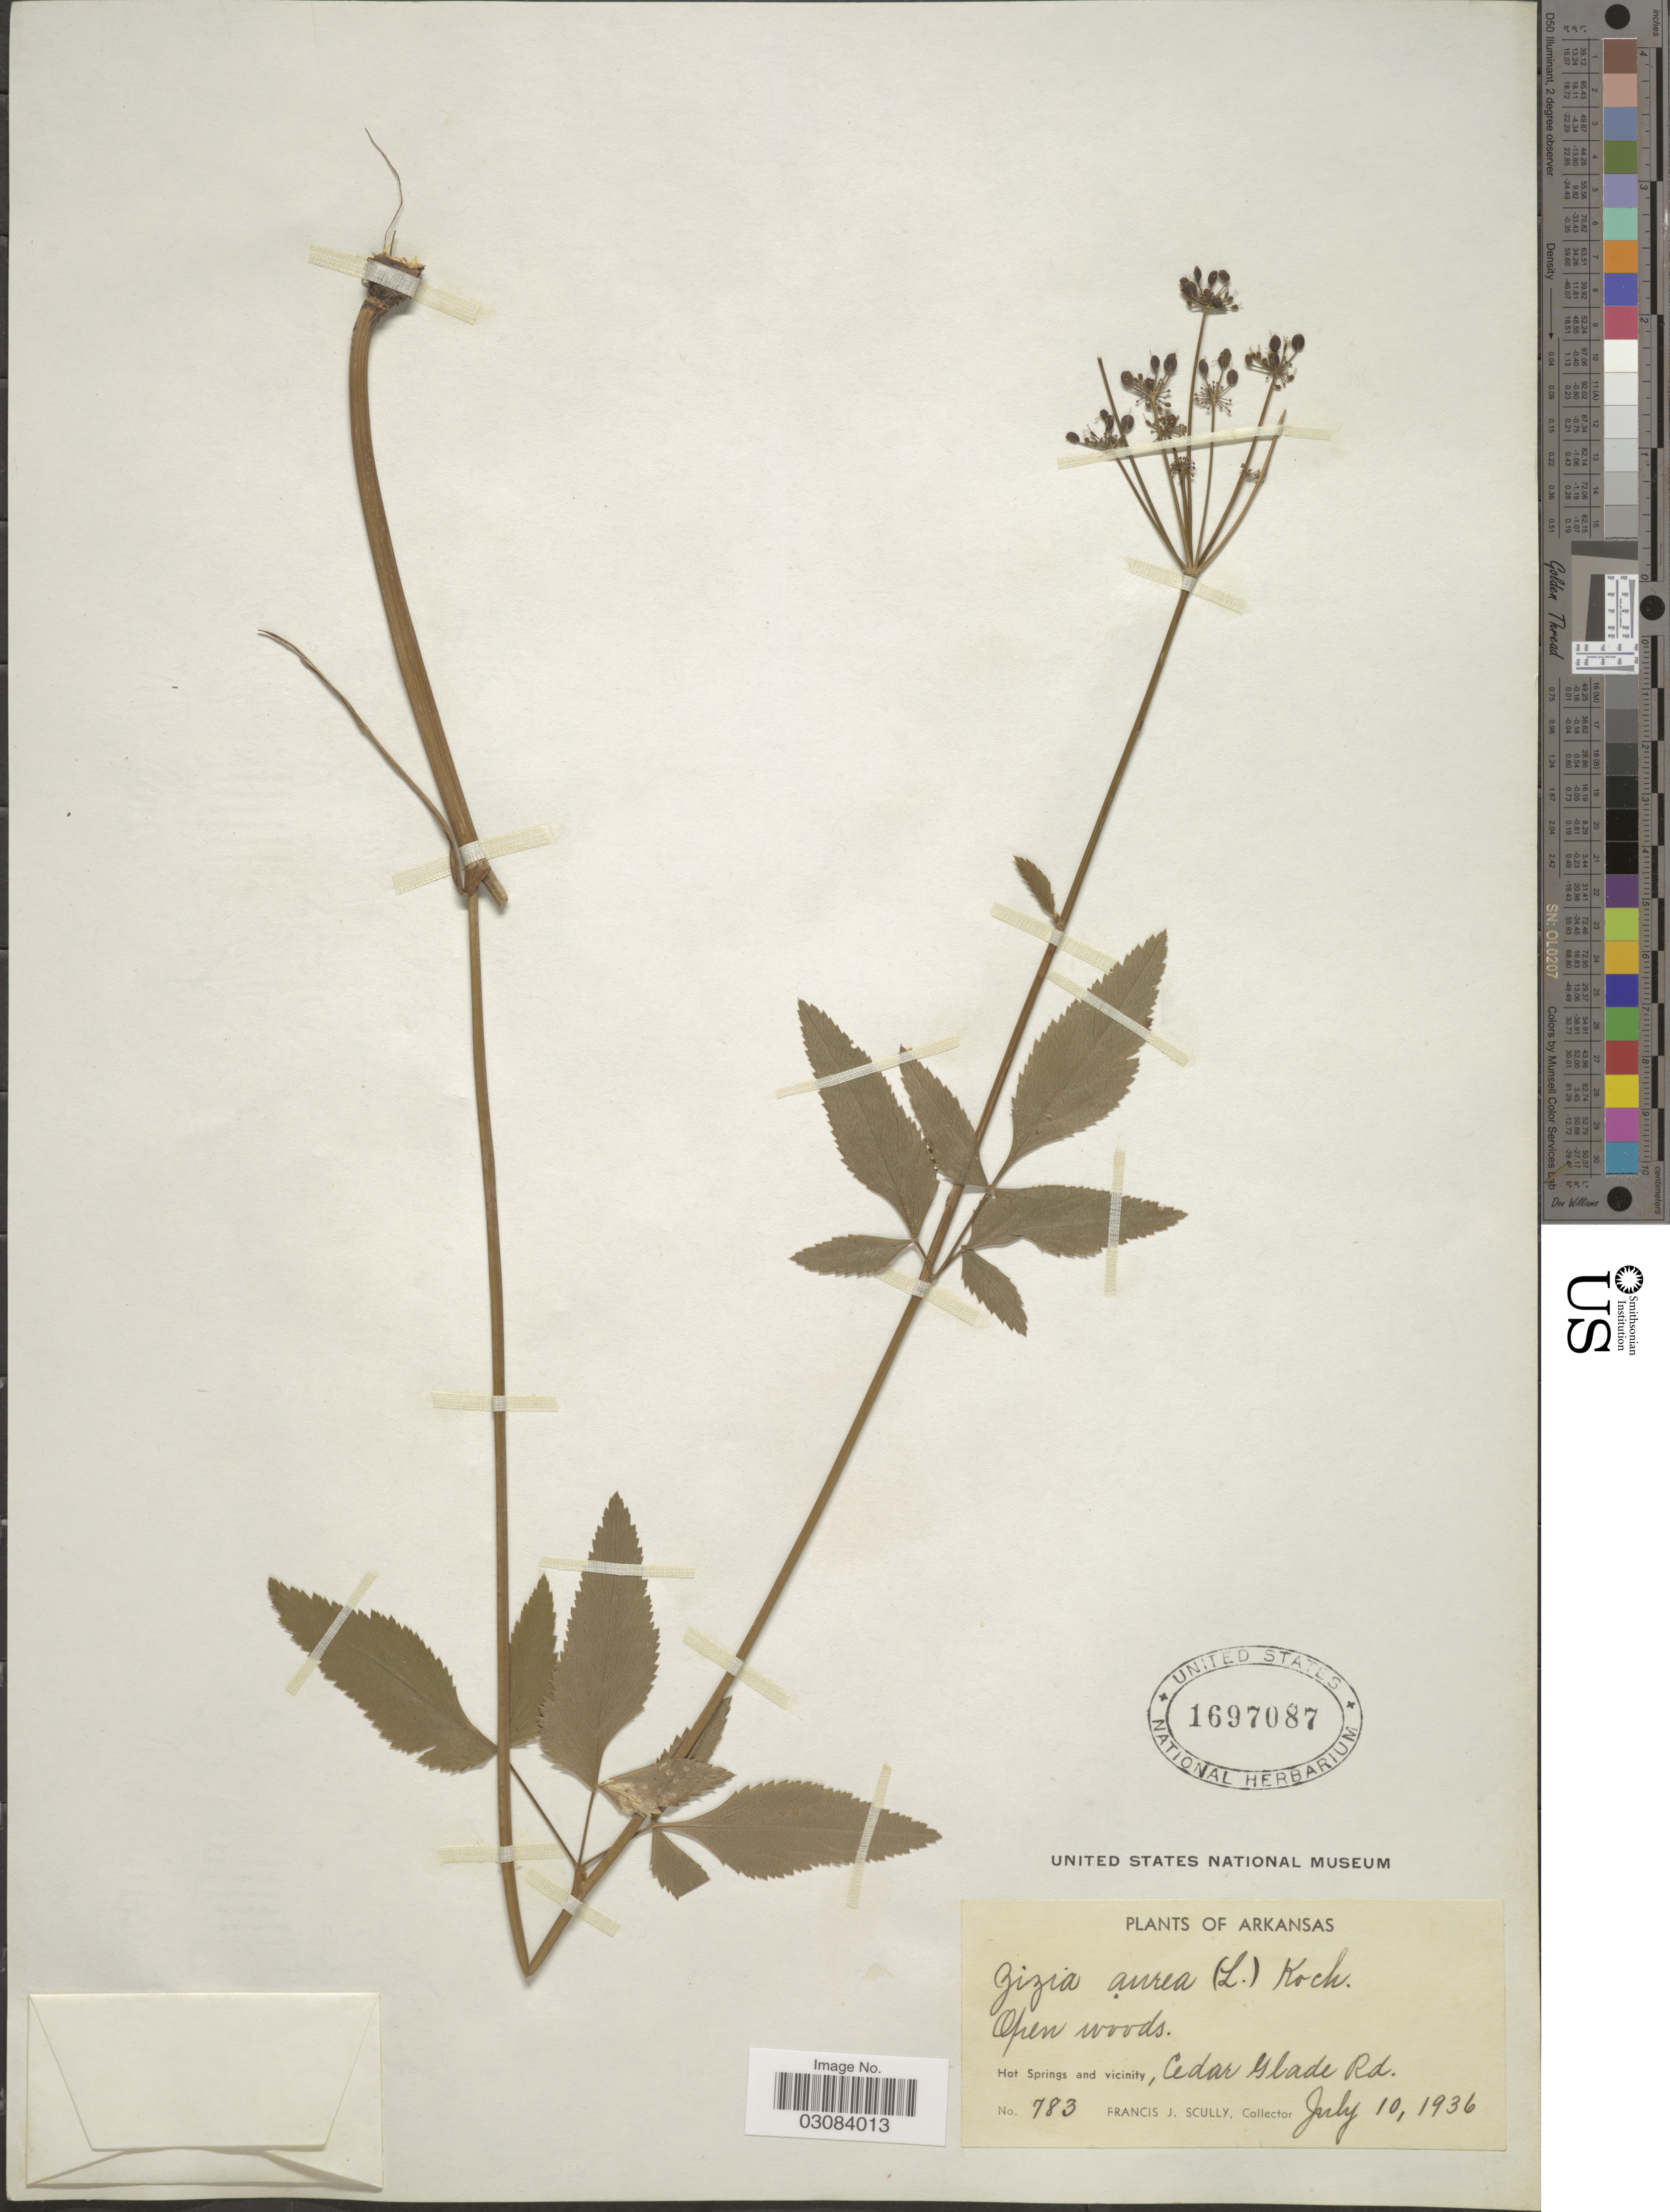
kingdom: Plantae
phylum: Tracheophyta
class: Magnoliopsida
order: Apiales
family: Apiaceae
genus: Zizia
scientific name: Zizia aurea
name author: (L.) Koch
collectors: F. J. Scully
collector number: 783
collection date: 1936-07-10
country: United States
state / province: Arkansas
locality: Hot Springs and vicinity, Cedar Glade Rd.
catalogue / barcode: US 1697087